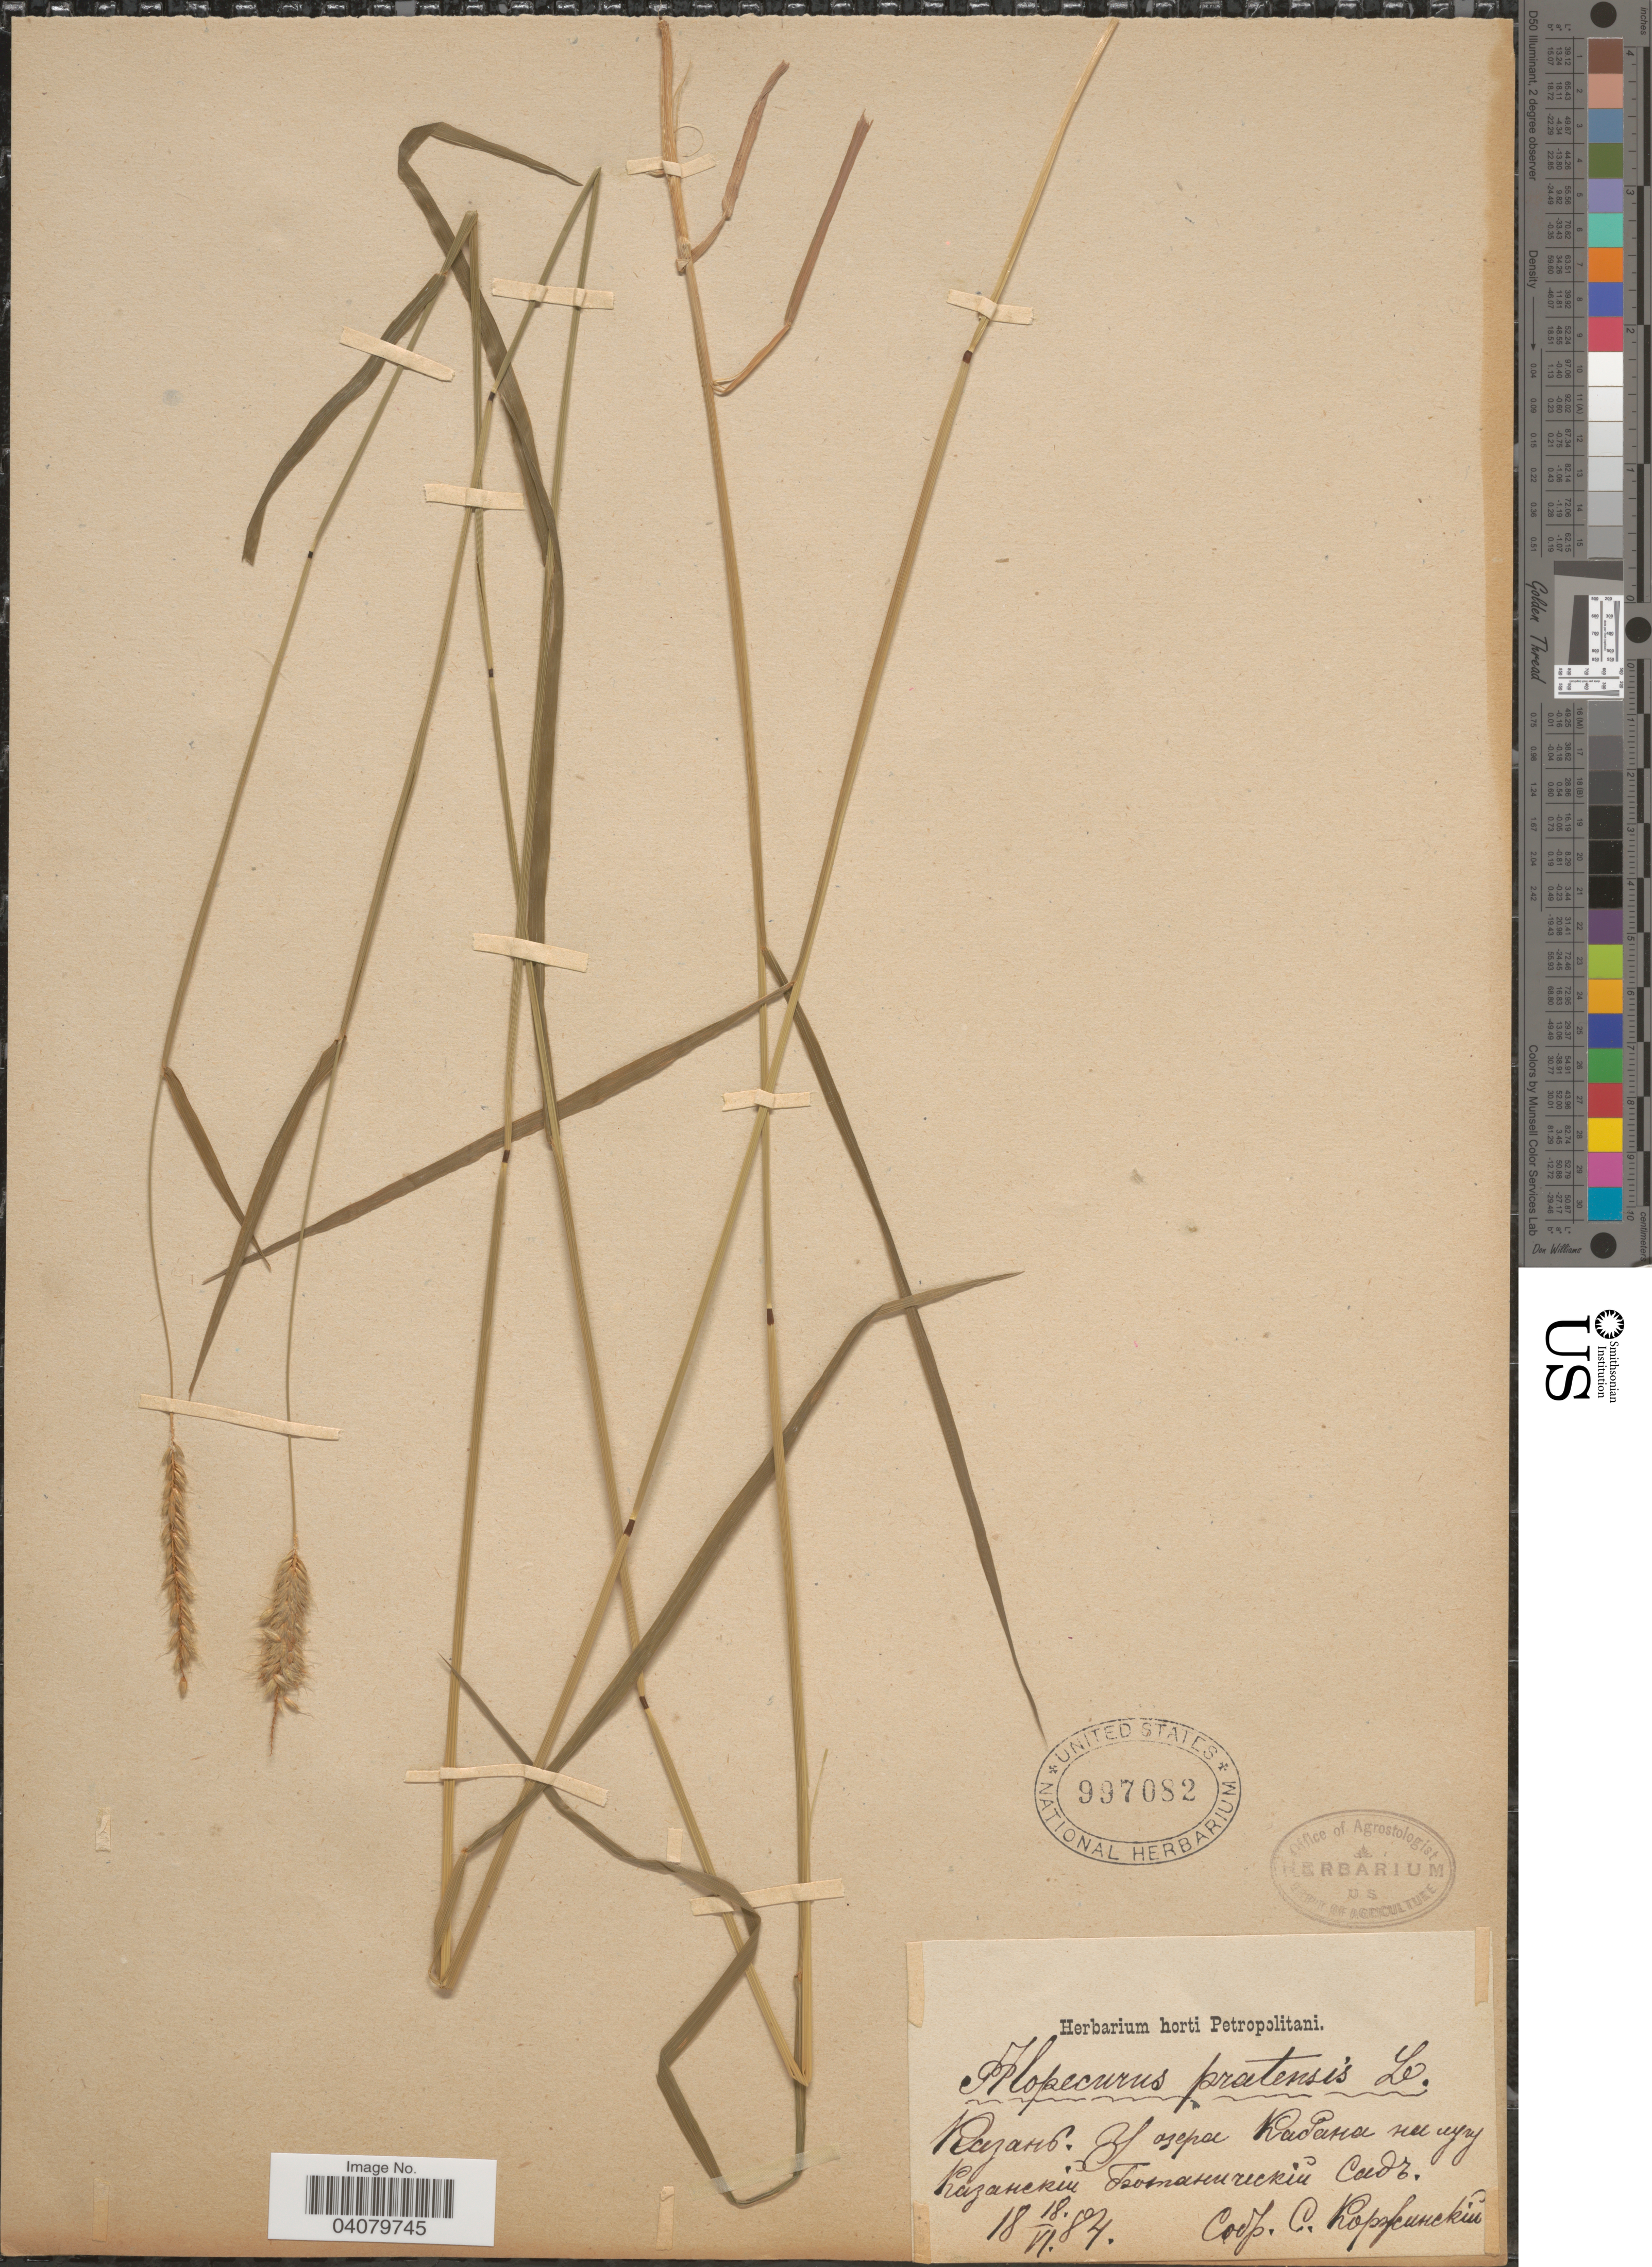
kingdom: Plantae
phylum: Tracheophyta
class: Liliopsida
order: Poales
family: Poaceae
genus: Alopecurus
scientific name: Alopecurus pratensis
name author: L.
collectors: S. Korzhinskiy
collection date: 1884-06-18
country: Russian Federation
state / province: Tatarstan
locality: Lake Kaban, Kazan Botanic Garden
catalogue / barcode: US 997082